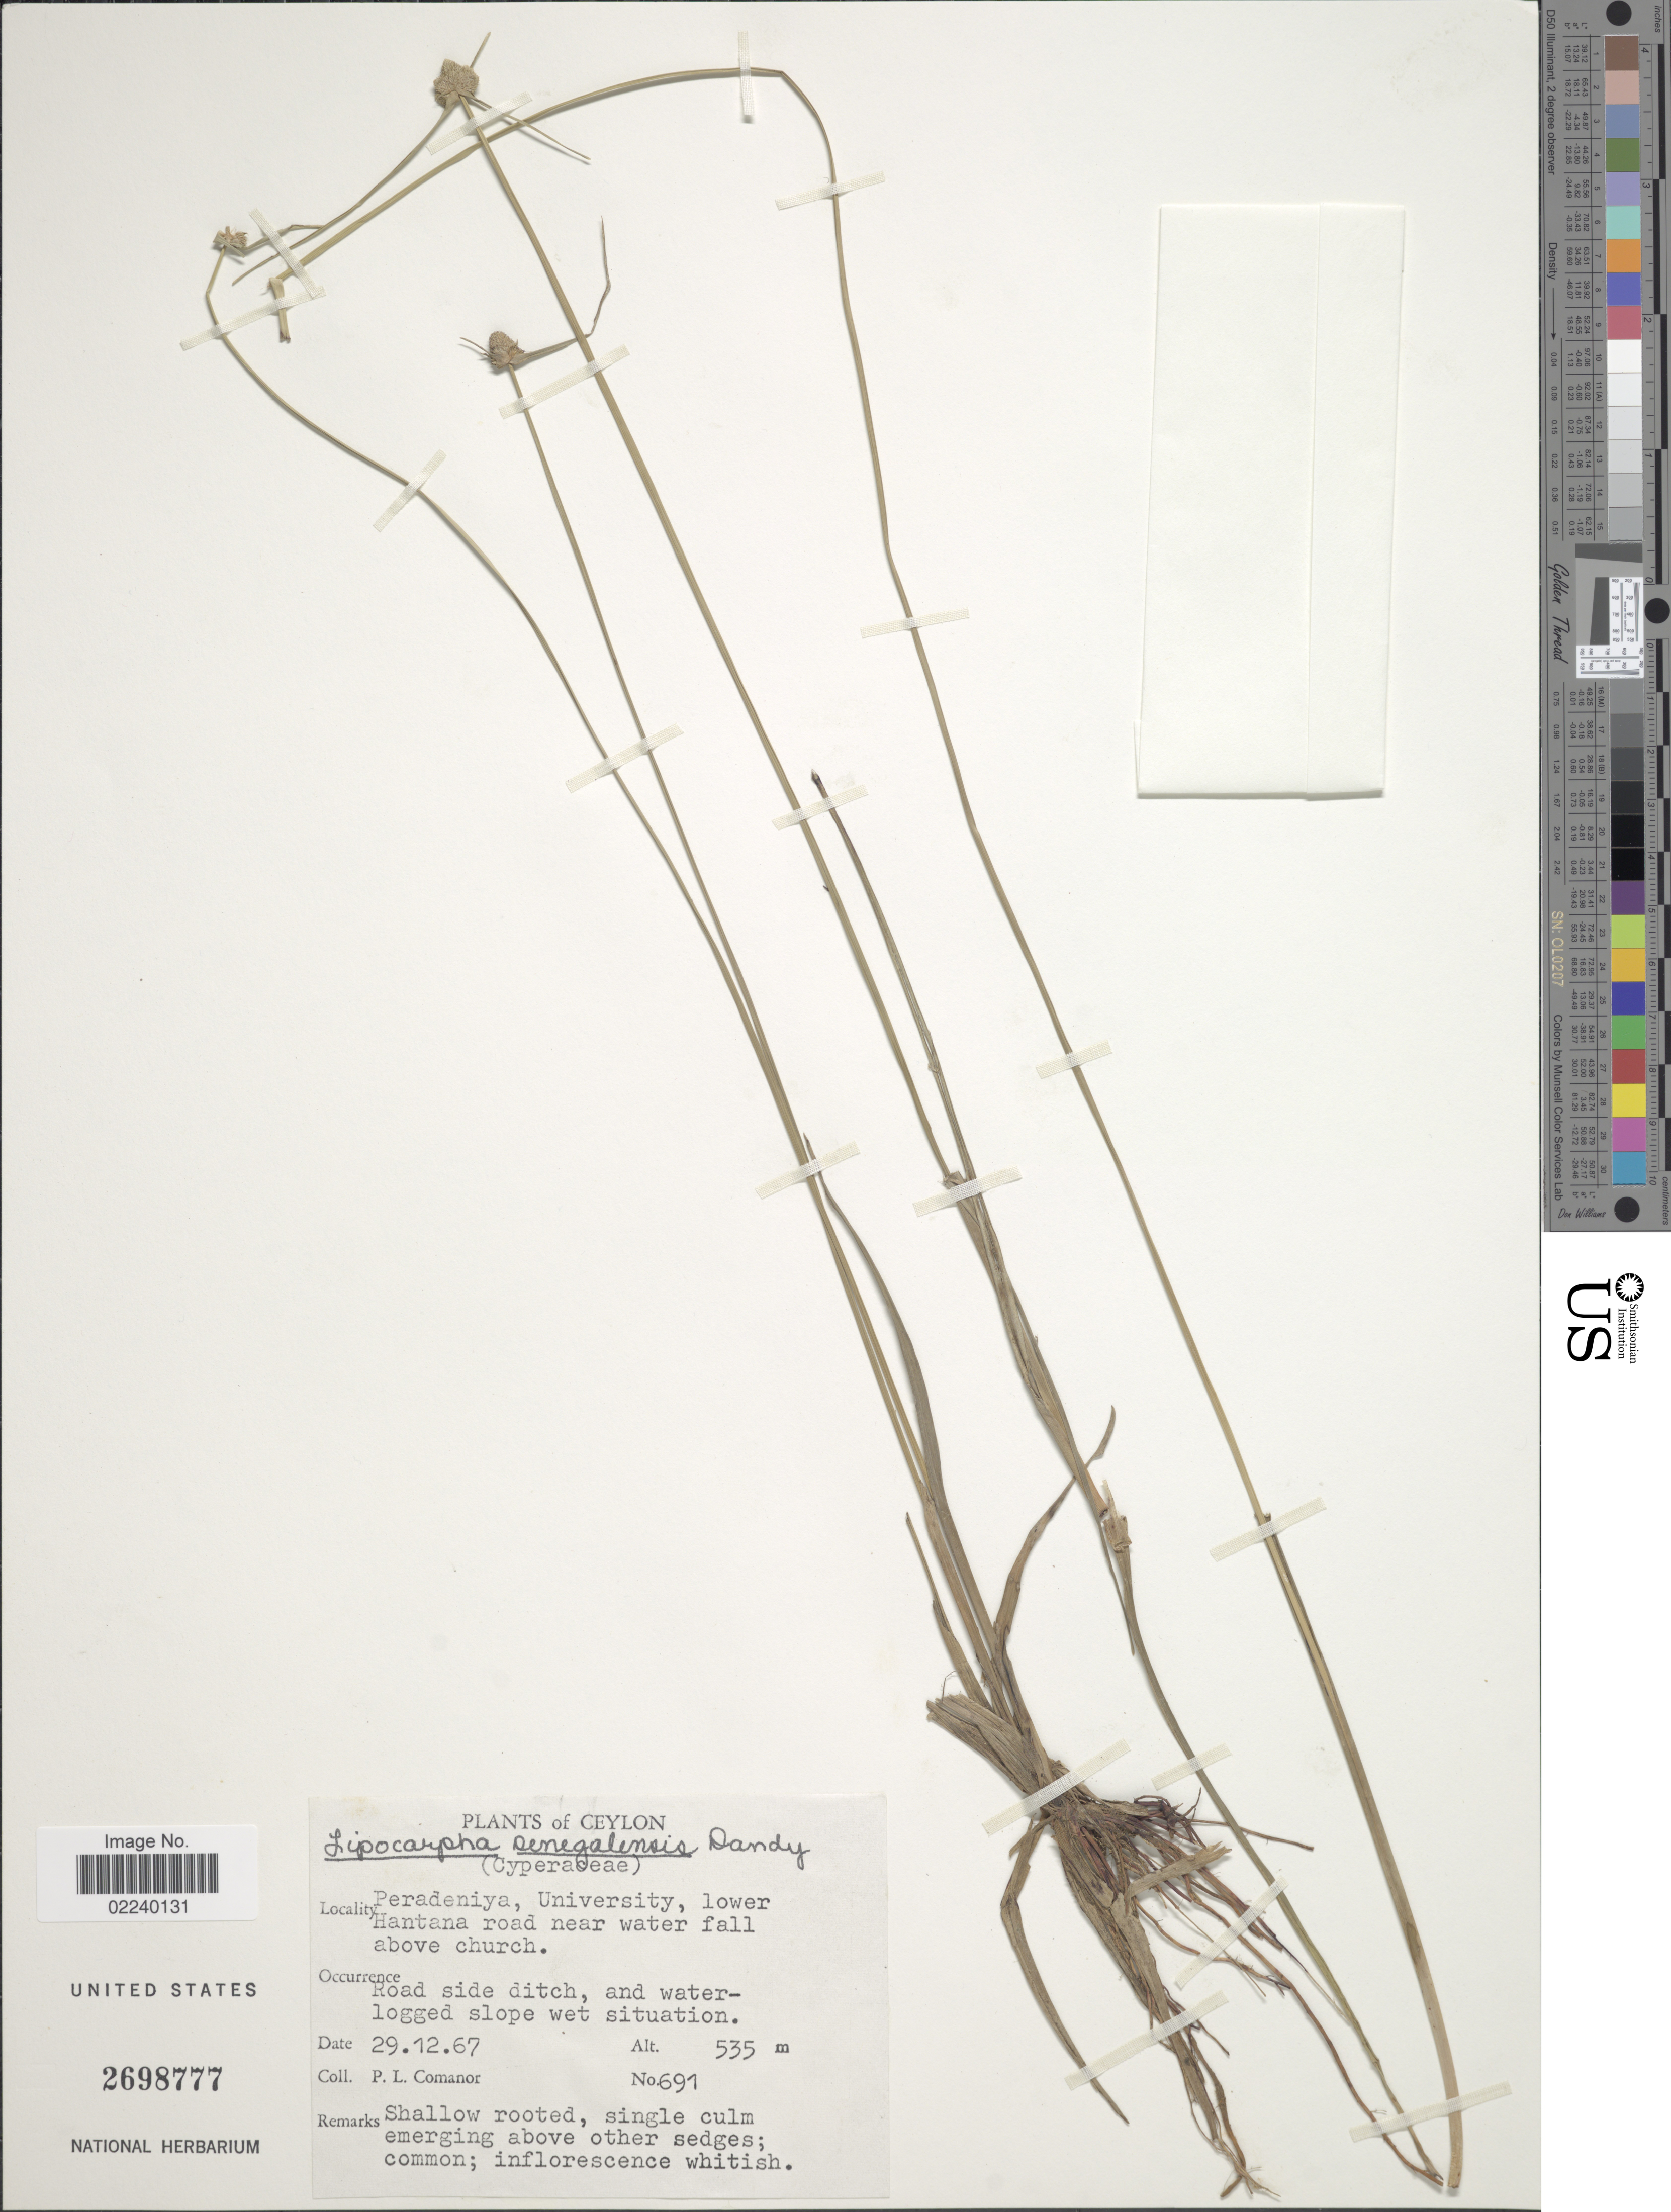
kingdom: Plantae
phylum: Tracheophyta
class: Liliopsida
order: Poales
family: Cyperaceae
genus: Cyperus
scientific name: Cyperus albescens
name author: (Steud.) Larridon & Govaerts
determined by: Strong, M. T., (US), Smithsonian Institution - National Museum of Natural History (UNITED STATES)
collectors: P. Comanor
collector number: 691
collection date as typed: Transcribed d/m/y: 29/12/67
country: Sri Lanka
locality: Ceylon, Peradeniya, University, lower Hantana Road near water fall above church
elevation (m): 535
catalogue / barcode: US 2698777